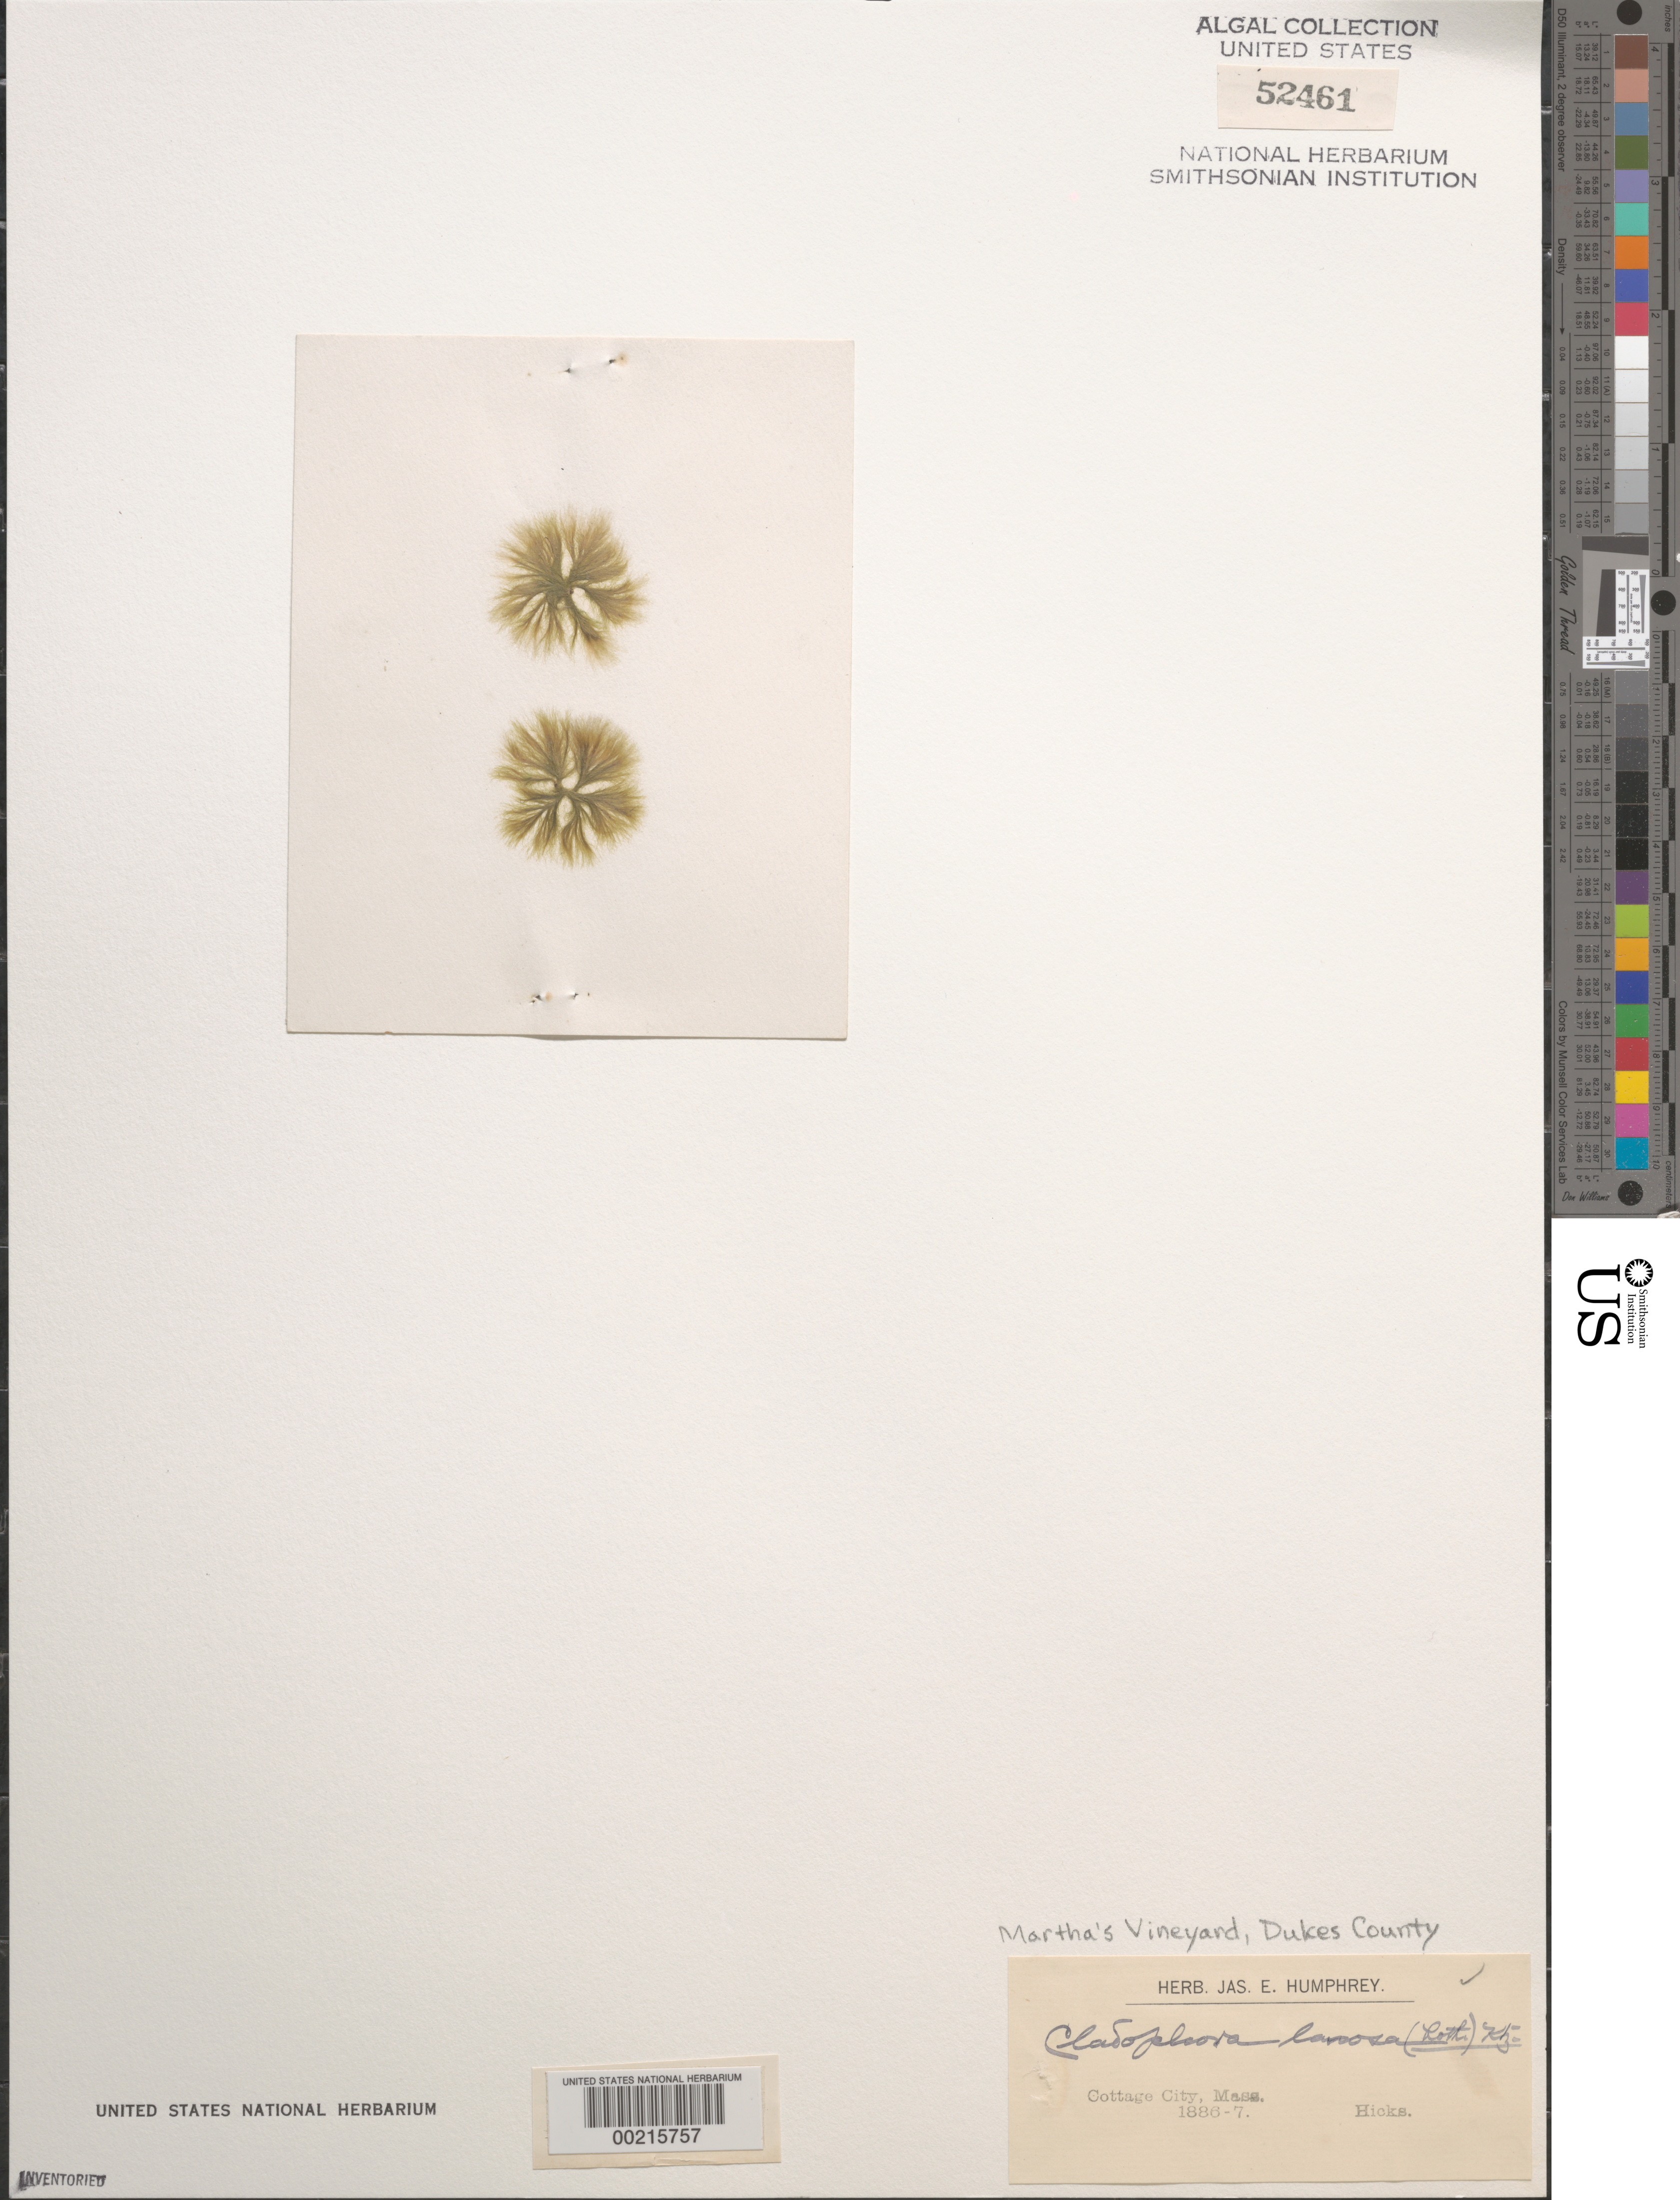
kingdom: Plantae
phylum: Chlorophyta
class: Ulvophyceae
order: Ulotrichales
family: Ulotrichaceae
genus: Acrosiphonia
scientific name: Acrosiphonia arcta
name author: (Dillwyn) Gain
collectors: -. Hicks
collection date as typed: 1886 to -- --- 1887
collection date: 1886/1887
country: United States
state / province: Massachusetts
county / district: Dukes County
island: Martha's Vineyard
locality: Cottage City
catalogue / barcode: US 52461